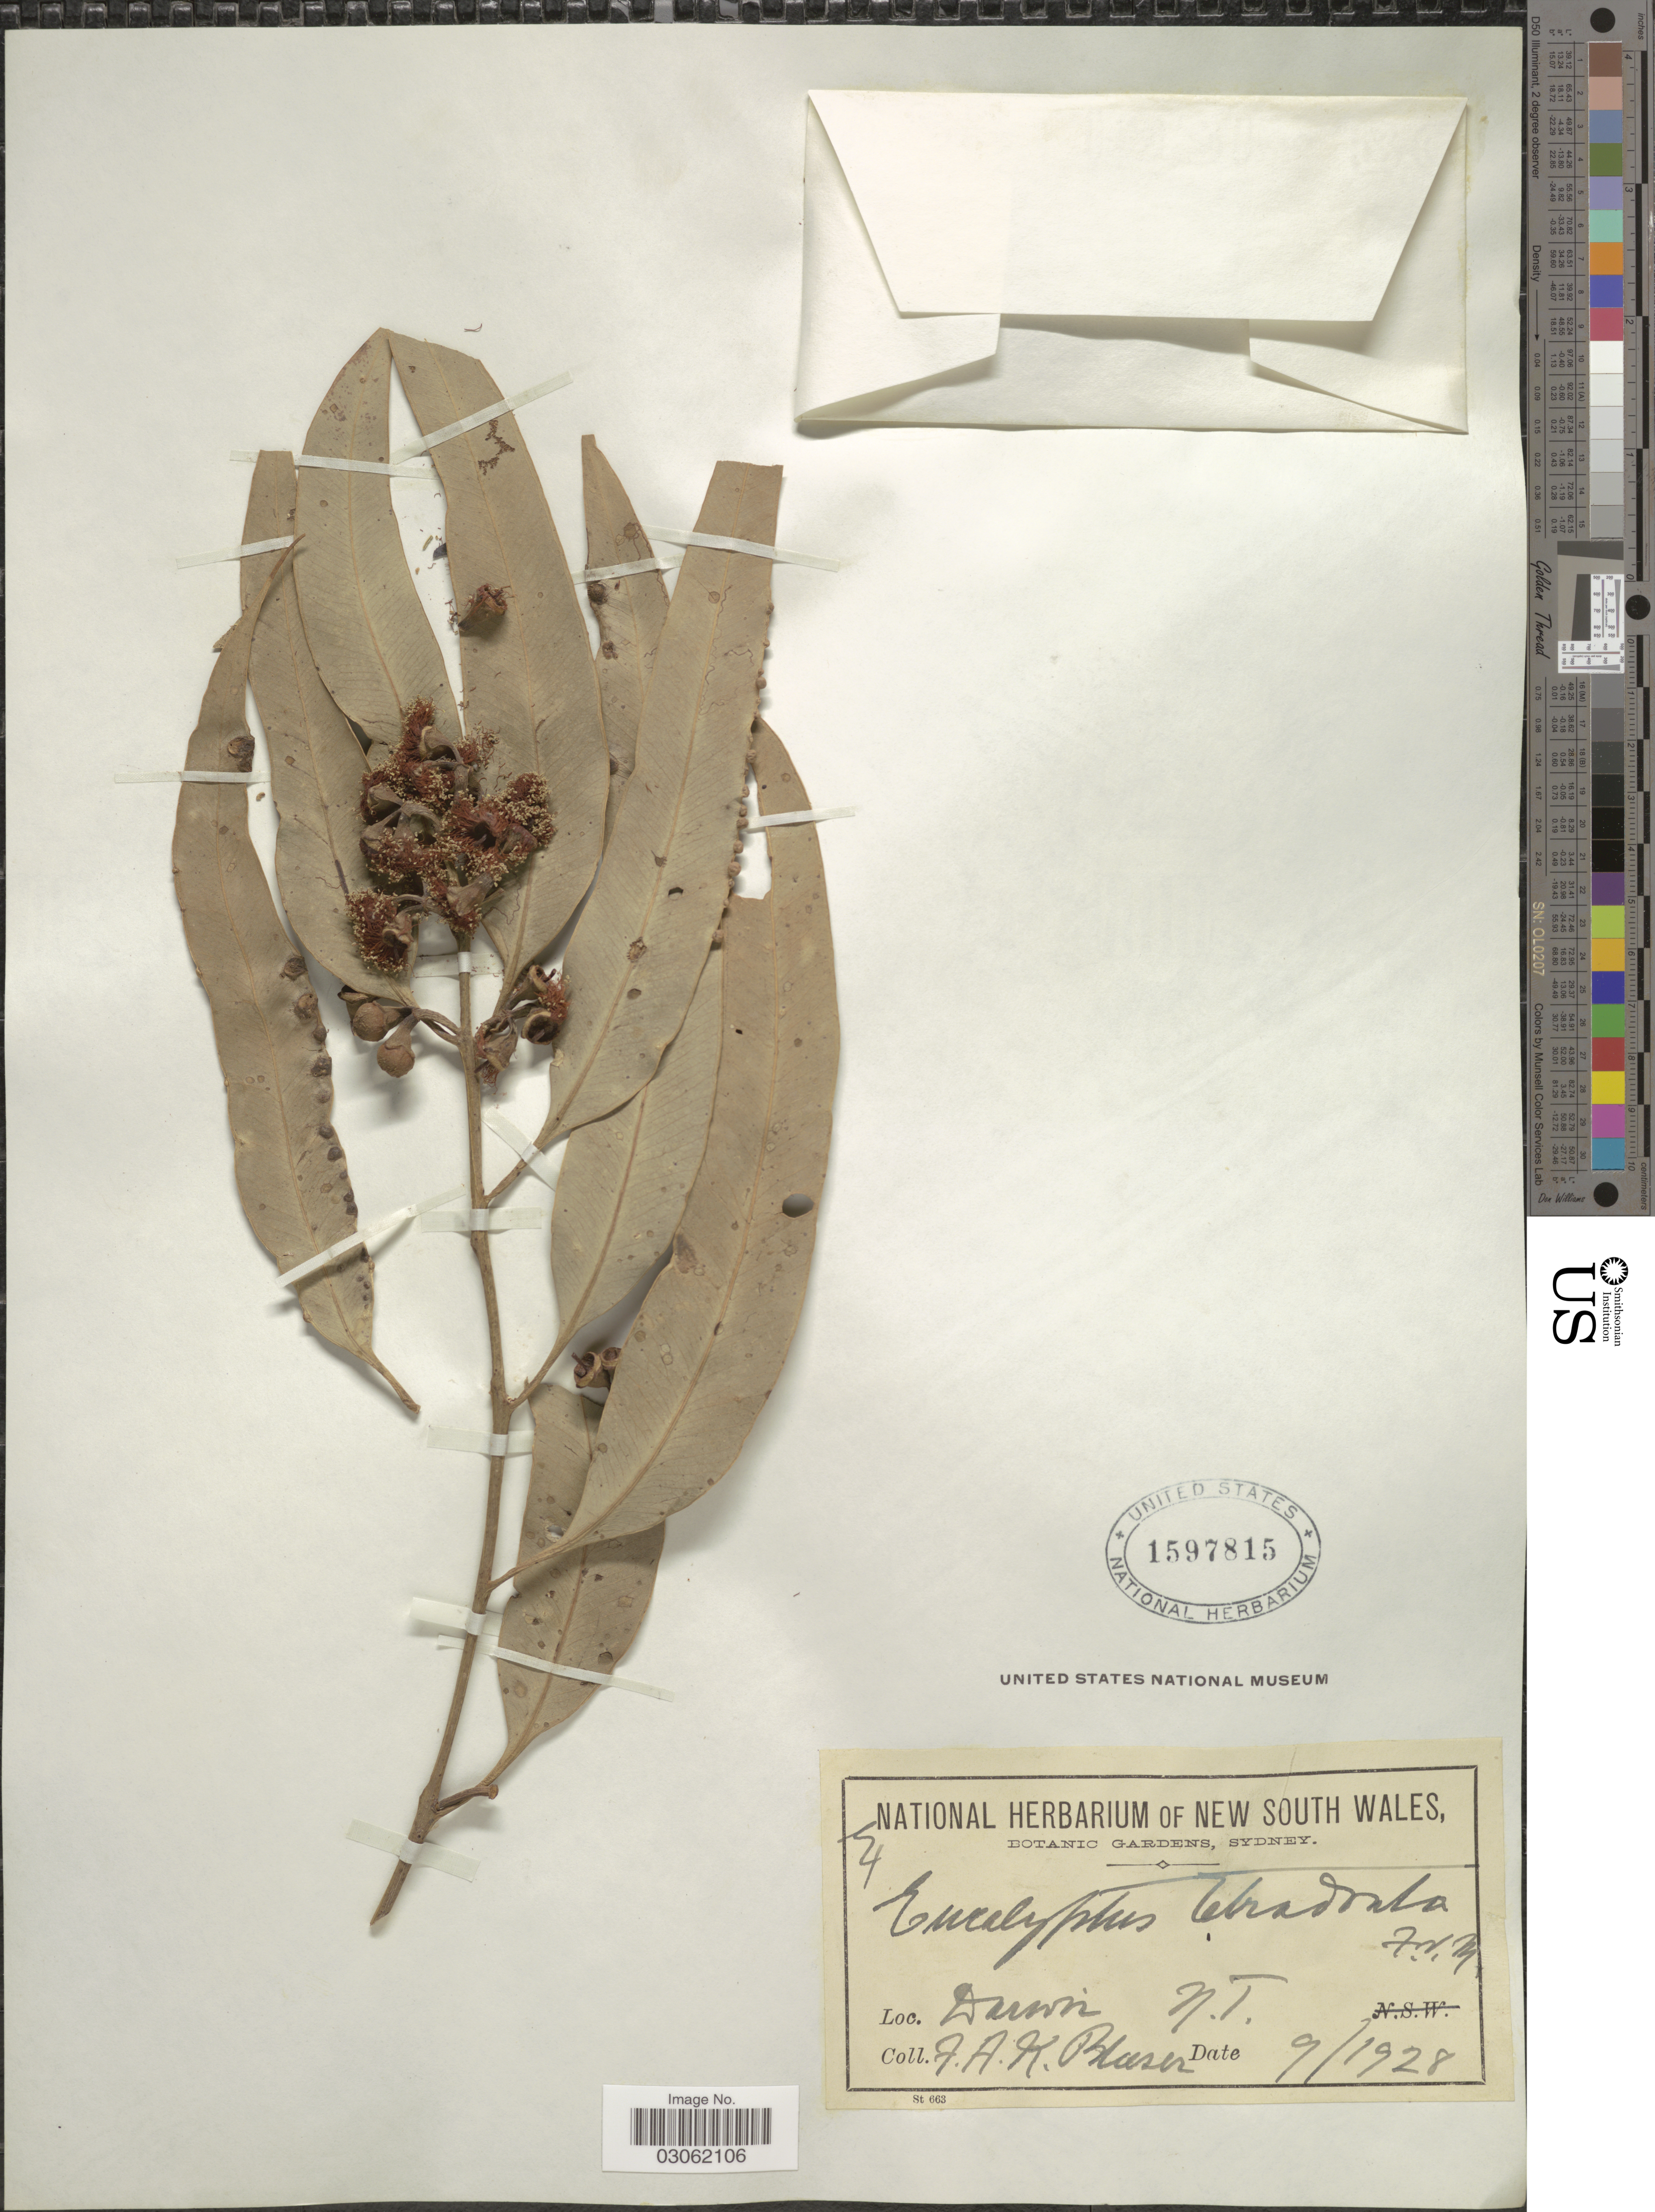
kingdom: Plantae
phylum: Tracheophyta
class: Magnoliopsida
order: Myrtales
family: Myrtaceae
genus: Eucalyptus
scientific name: Eucalyptus tetrodonta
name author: F. Muell.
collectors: F. Bleeser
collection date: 1928-09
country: Australia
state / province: Northern Territory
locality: Darwin. N. T.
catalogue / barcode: US 1597815